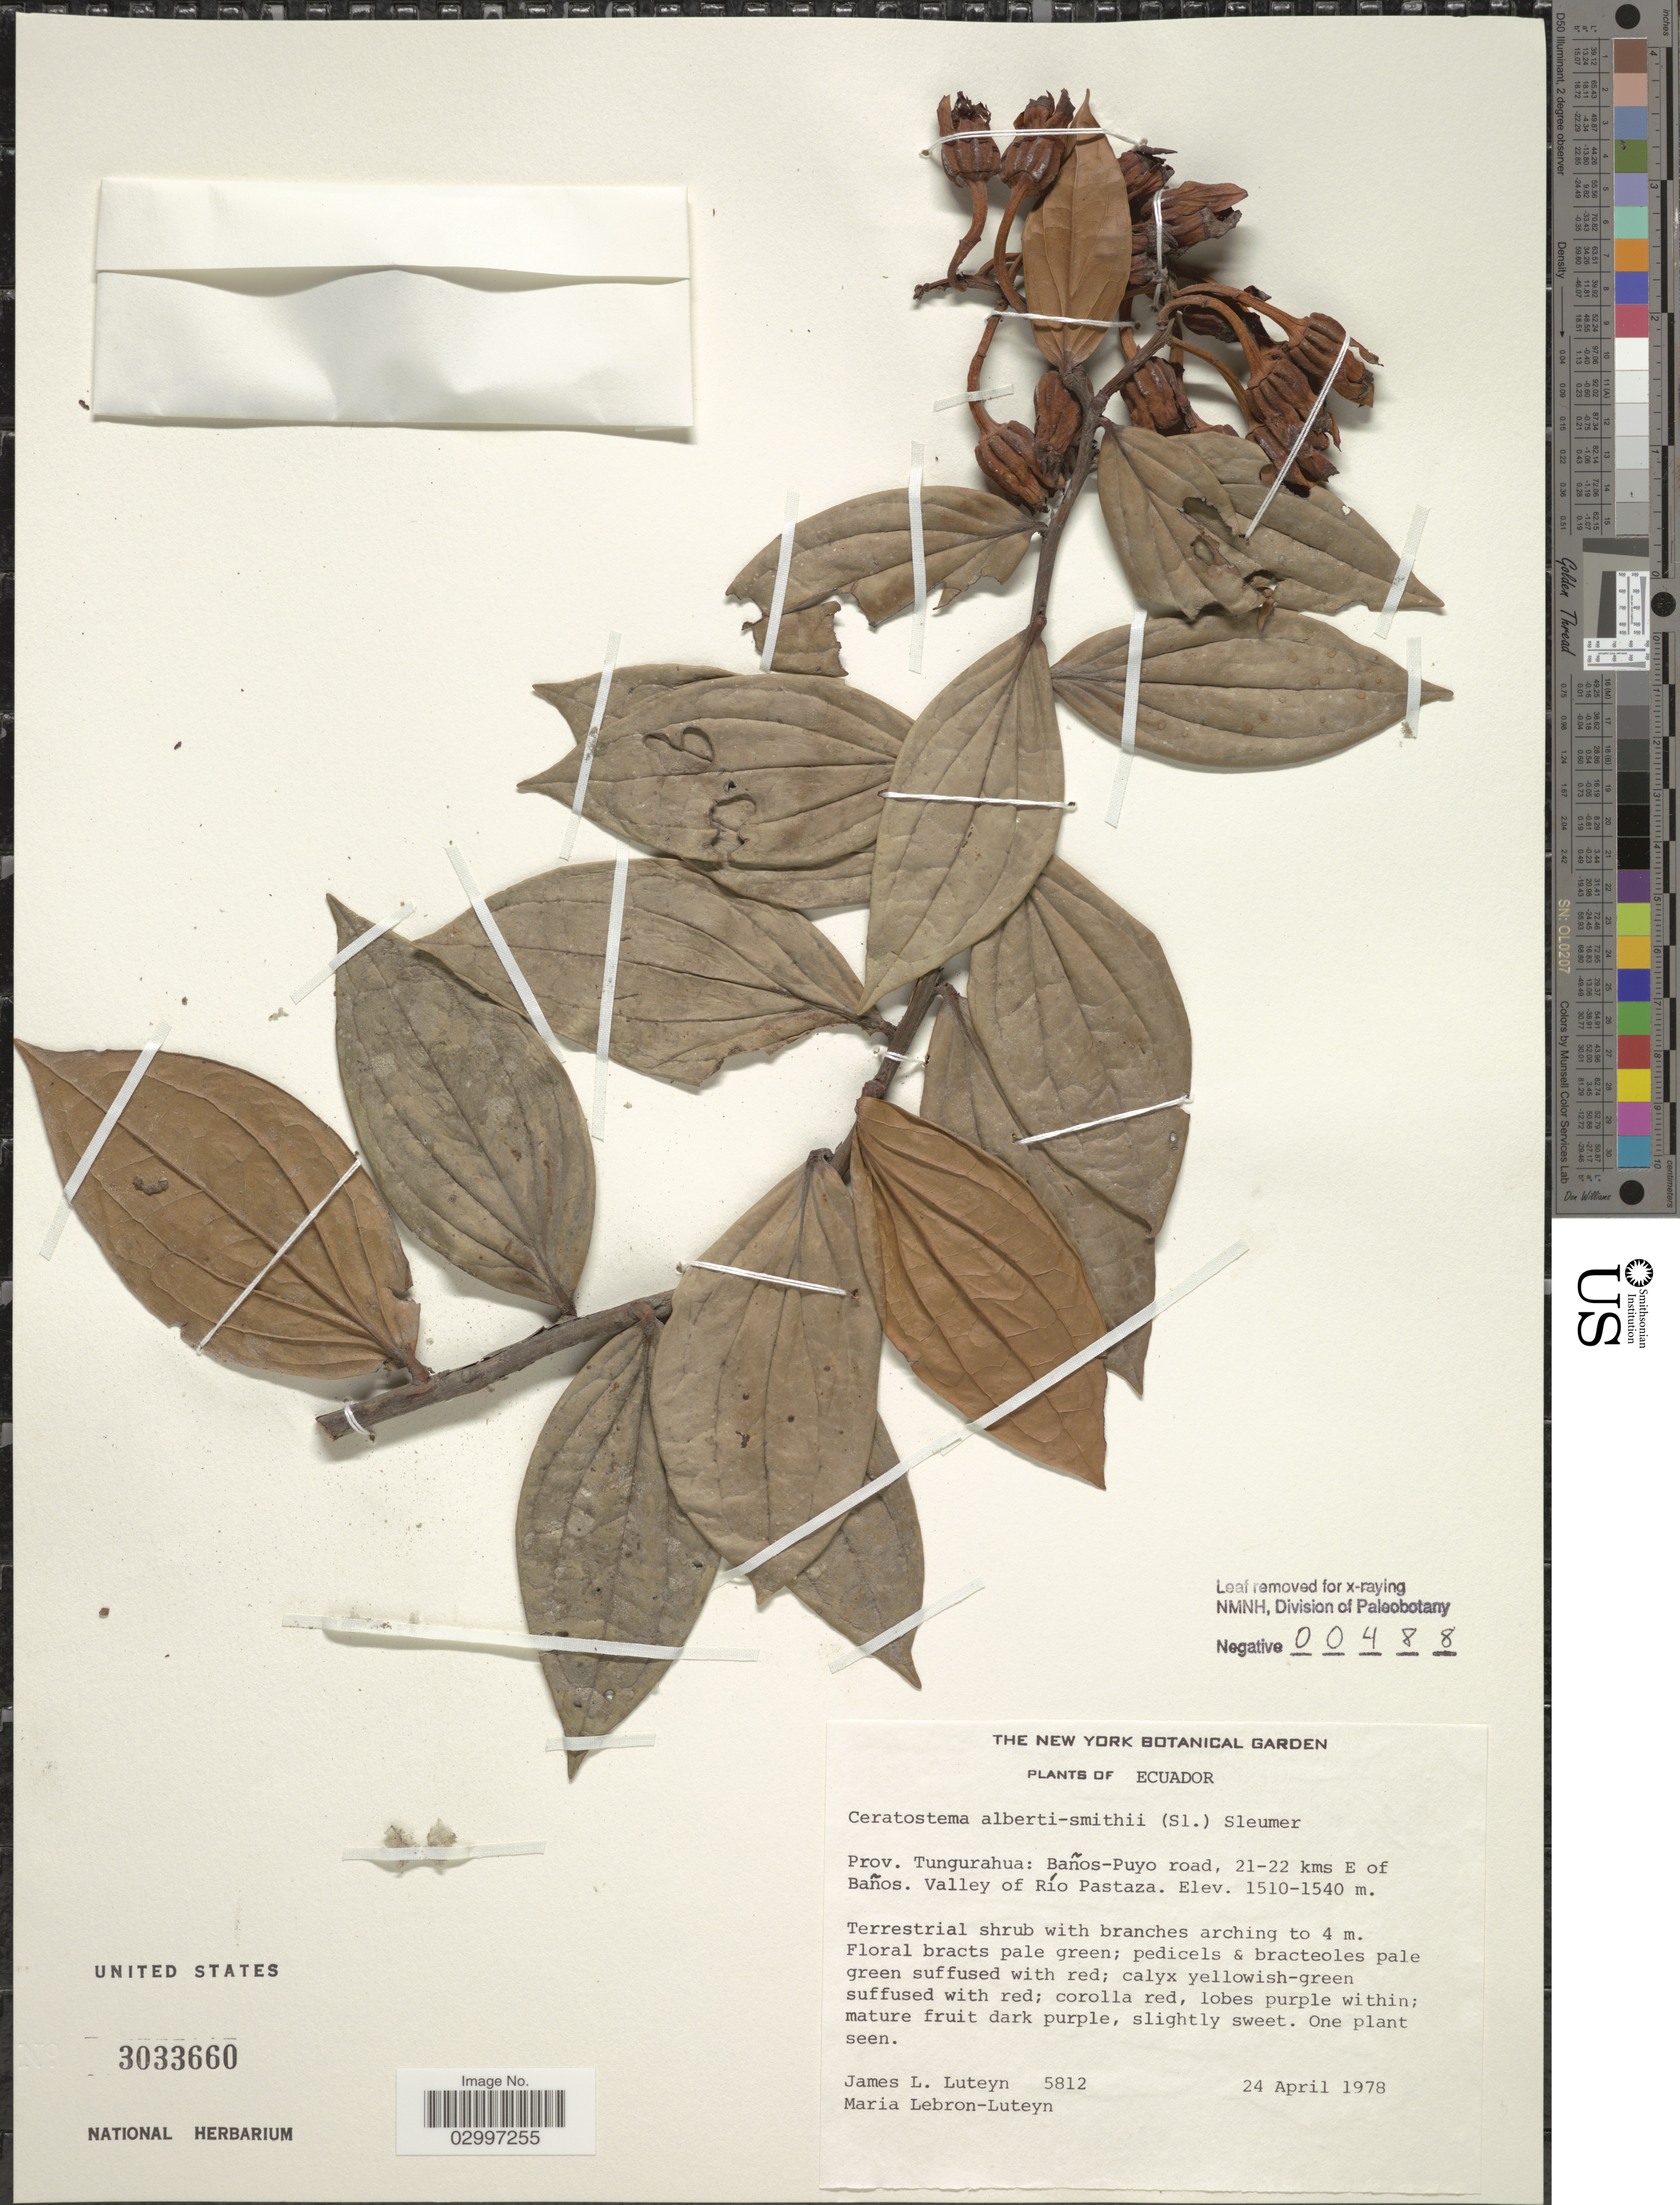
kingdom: Plantae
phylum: Tracheophyta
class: Magnoliopsida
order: Ericales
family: Ericaceae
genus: Ceratostema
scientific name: Ceratostema alberti-smithii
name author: (Sleumer) Sleumer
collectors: J. L. Luteyn & M. L. Lebrón-Luteyn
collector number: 5812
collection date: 1978-04-24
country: Ecuador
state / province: Tungurahua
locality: Baños-Puyo road, 21-22 kms E of Baños, Valley of Río Pastaza.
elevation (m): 1510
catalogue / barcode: US 3033660